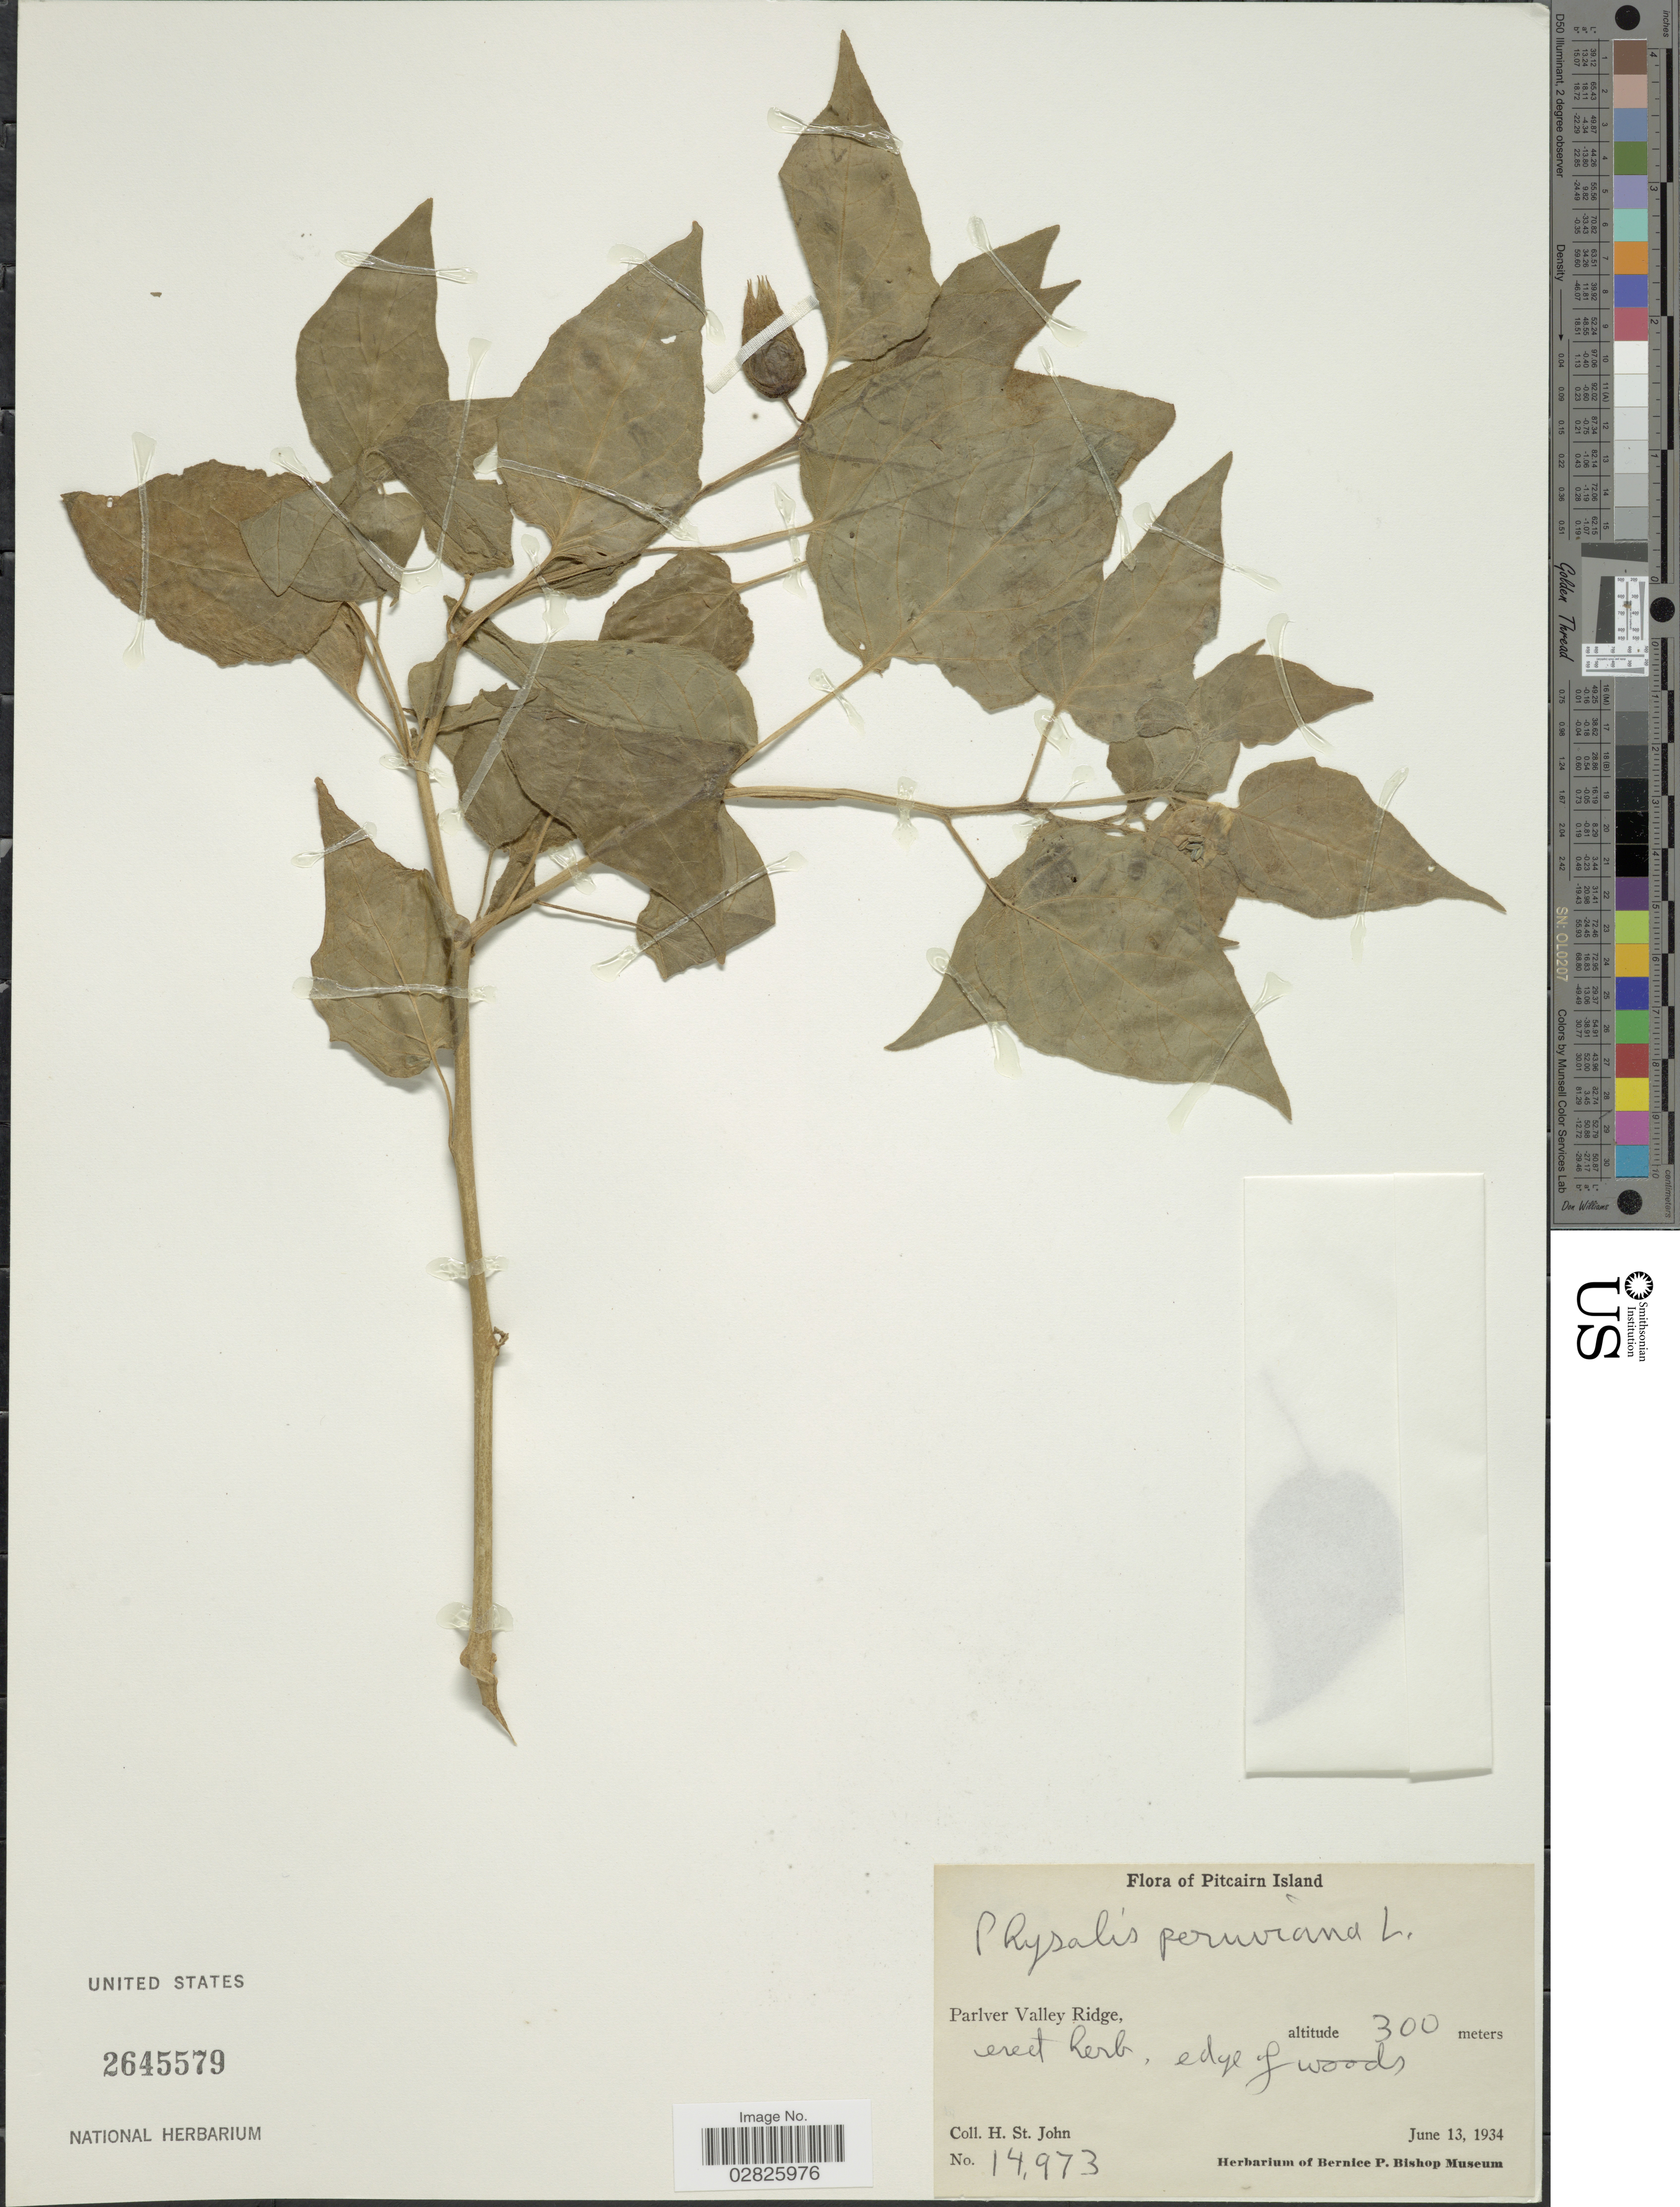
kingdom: Plantae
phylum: Tracheophyta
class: Magnoliopsida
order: Solanales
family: Solanaceae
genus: Physalis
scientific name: Physalis peruviana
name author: L.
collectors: H. St. John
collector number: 14973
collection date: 1934-06-13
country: Pitcairn Islands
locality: Pitcairn Island. Parlver Valley Ridge.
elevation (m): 300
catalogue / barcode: US 2645579